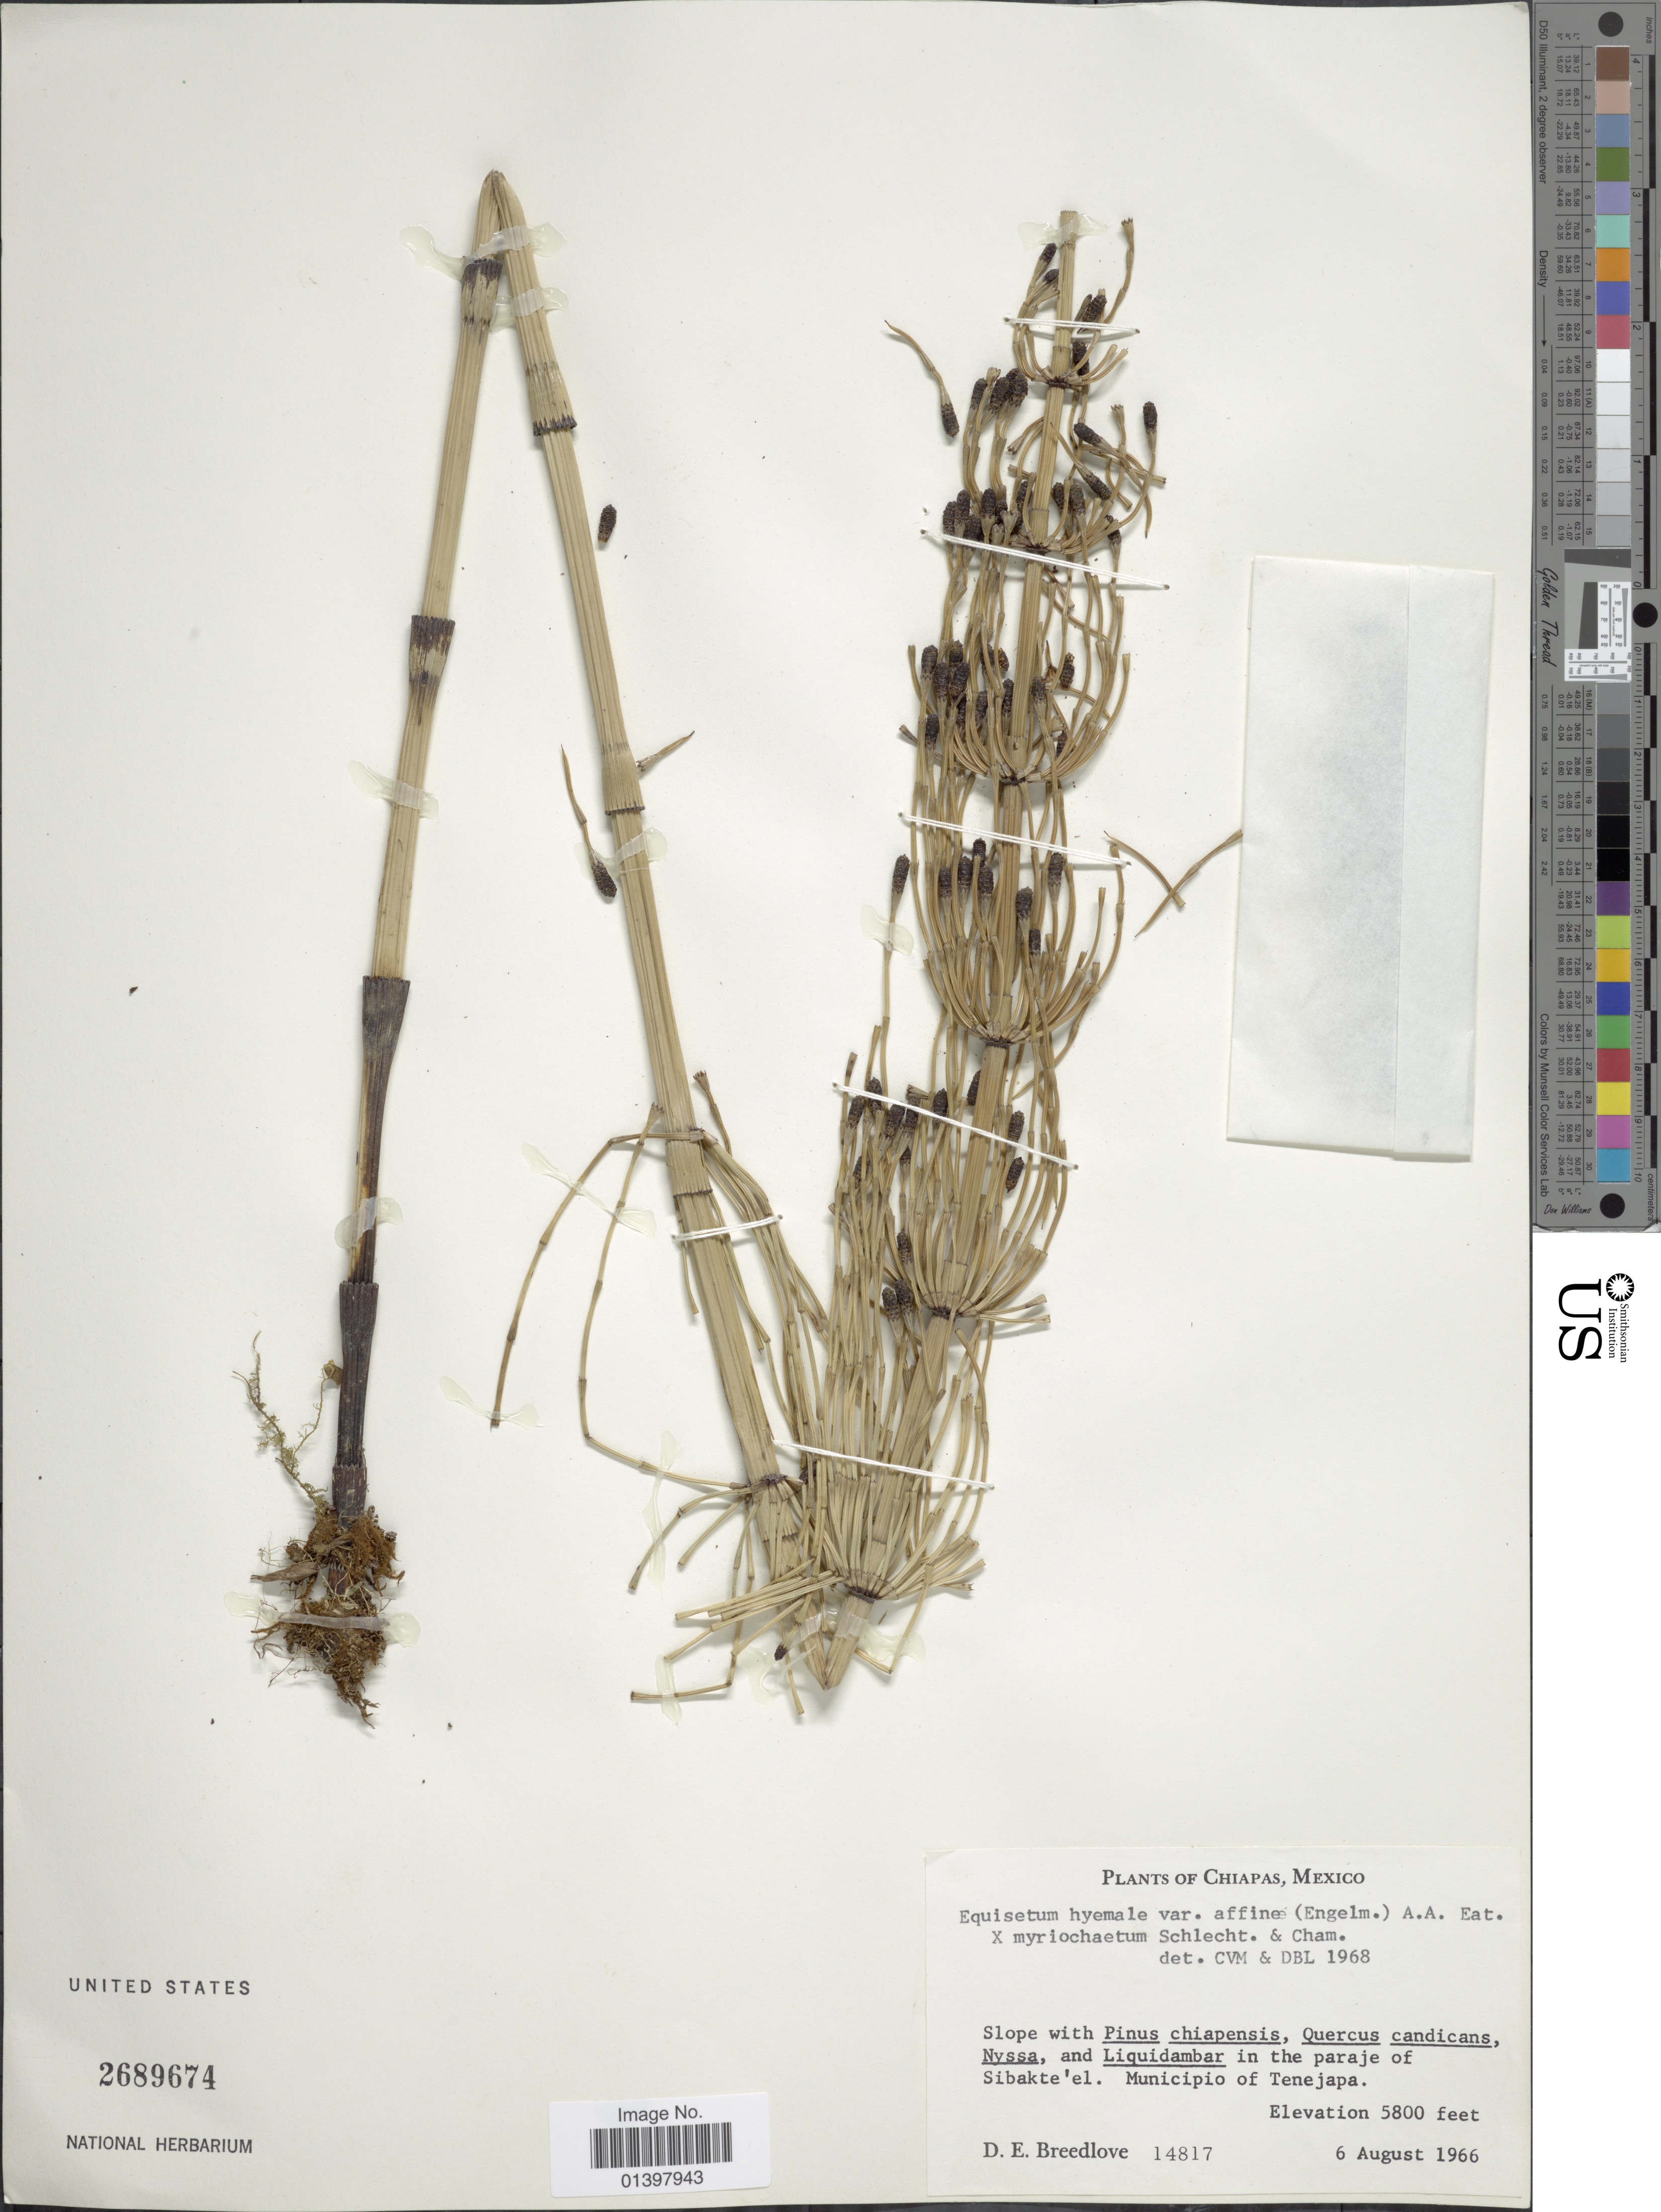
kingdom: Plantae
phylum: Tracheophyta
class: Polypodiopsida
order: Equisetales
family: Equisetaceae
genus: Equisetum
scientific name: Equisetum hyemale x E. myriochaetum Schltdl. & Cham.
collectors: D. E. Breedlove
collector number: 14817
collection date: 1966-08-06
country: Mexico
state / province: Chiapas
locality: In the paraje of Sibakte'el Municpio of Tenejapa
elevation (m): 1768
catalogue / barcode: US 2689674